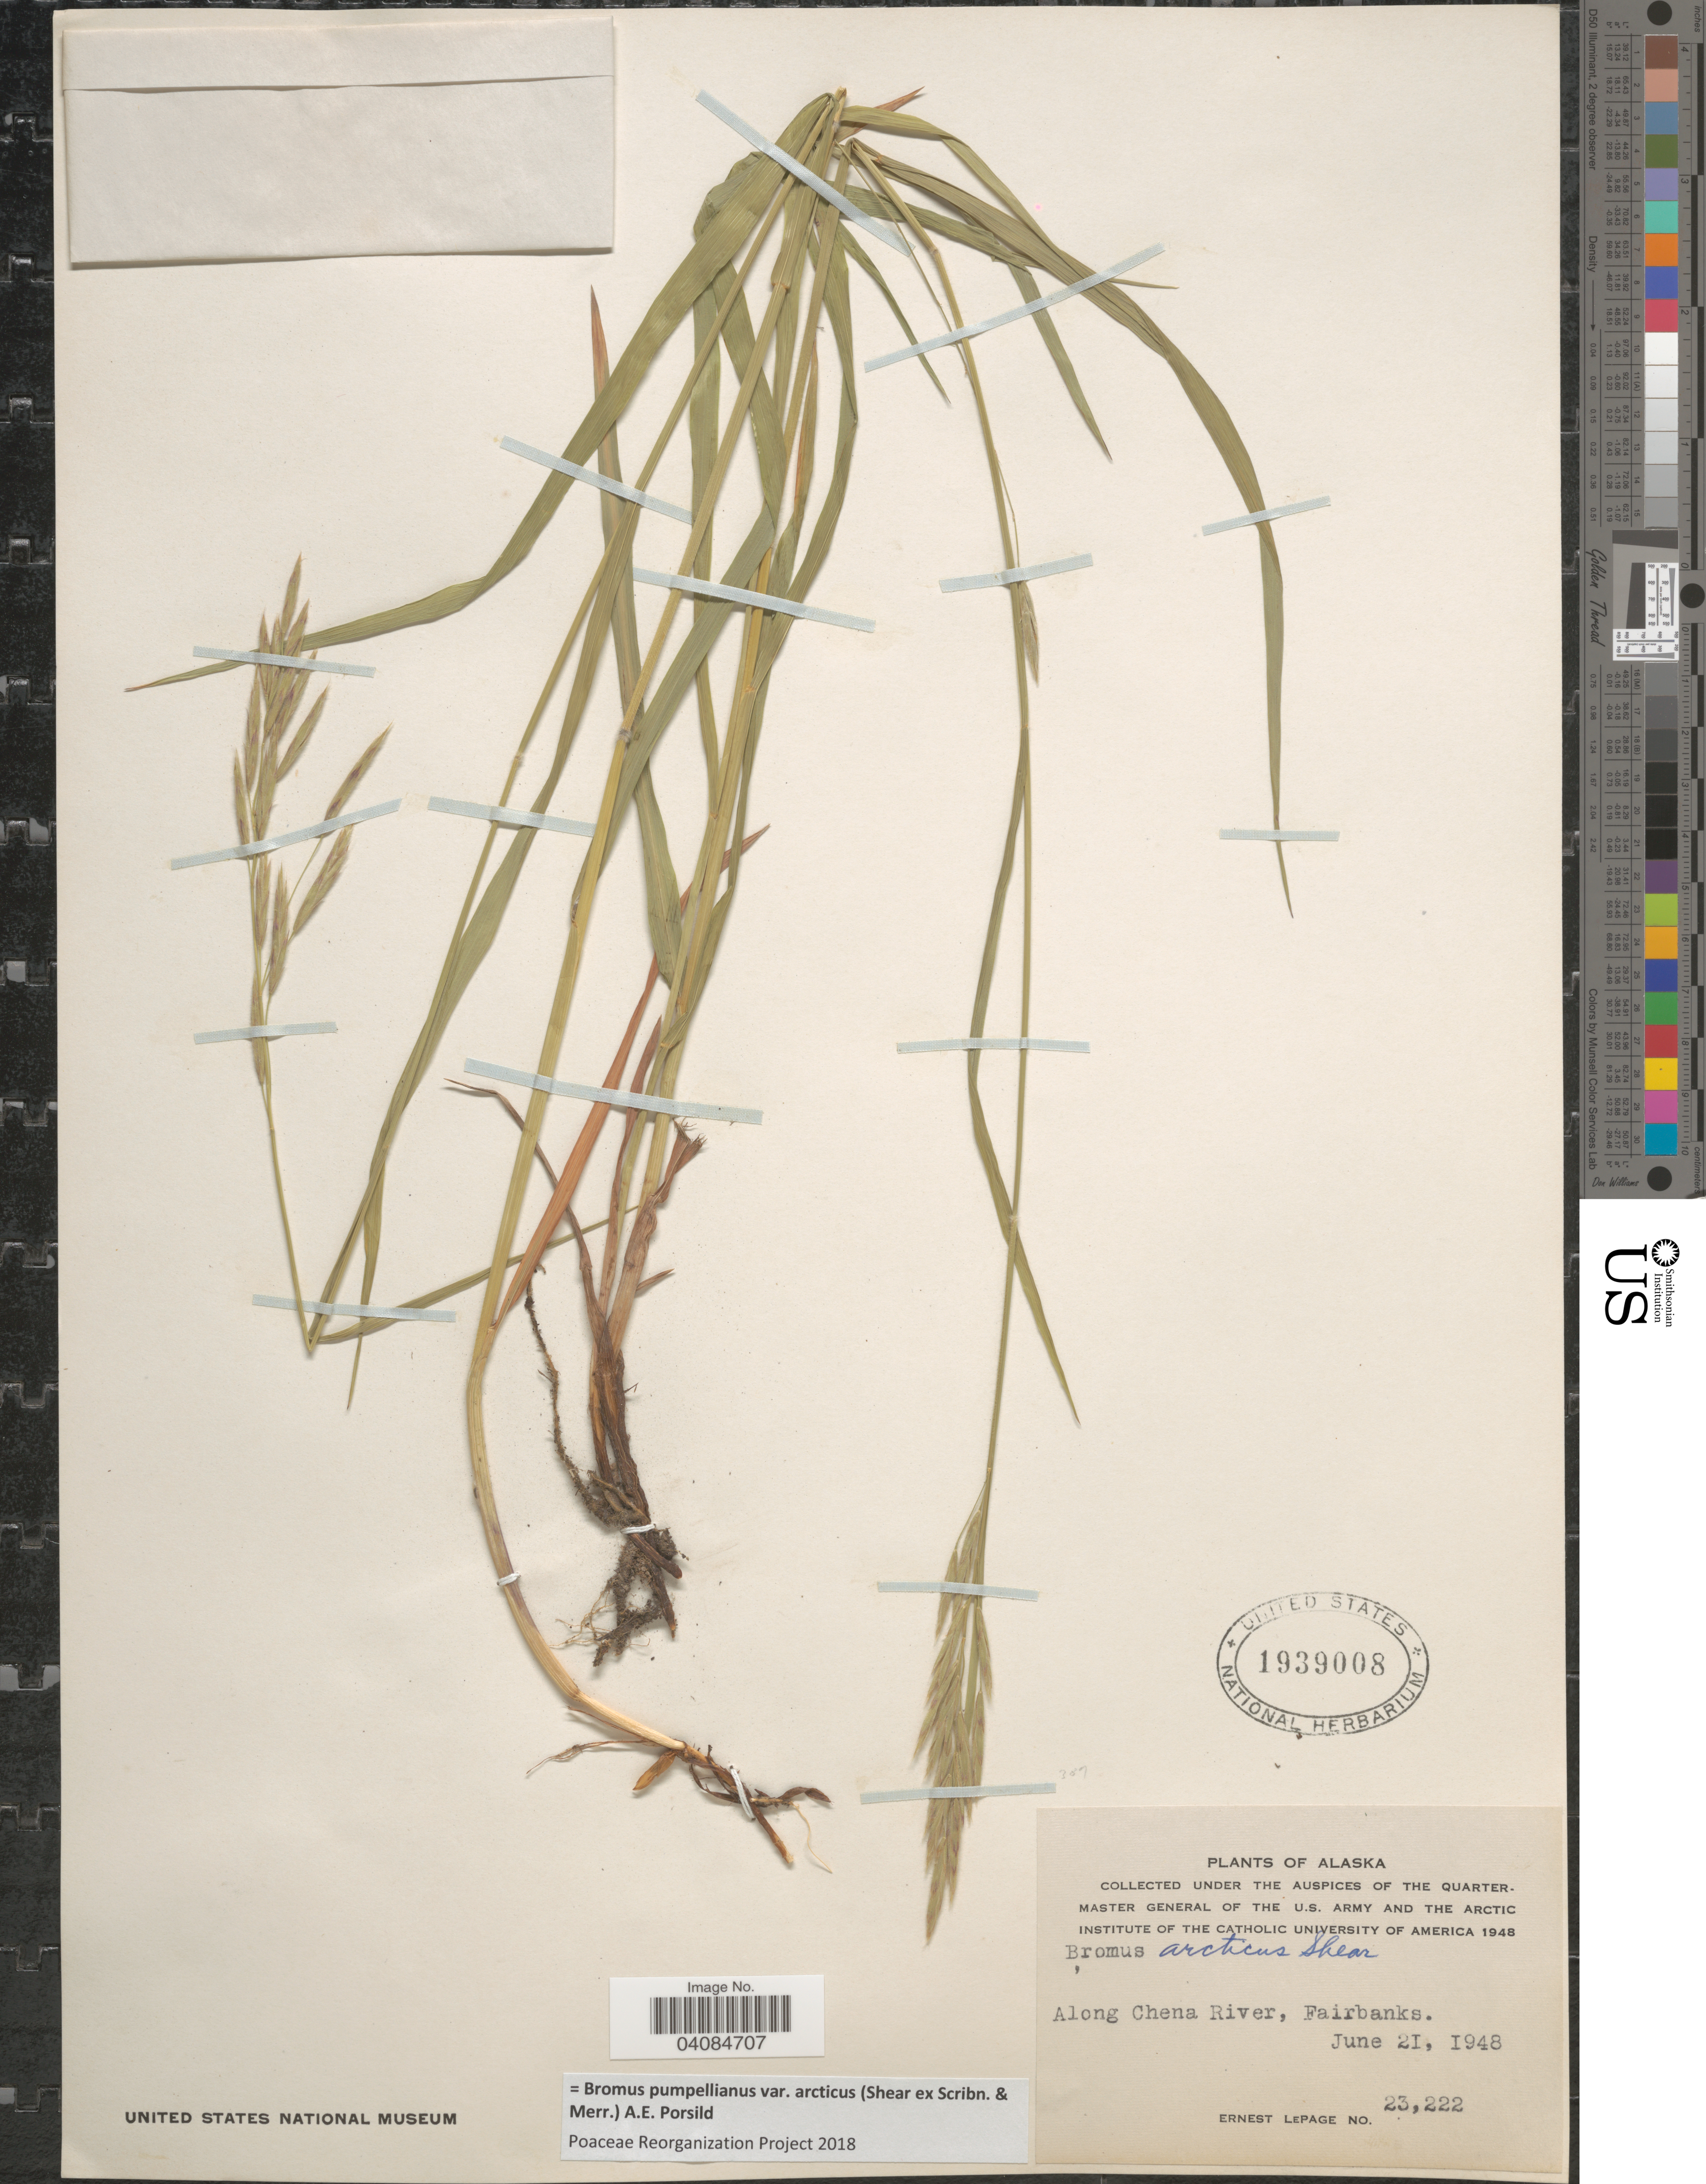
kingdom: Plantae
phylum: Tracheophyta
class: Liliopsida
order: Poales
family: Poaceae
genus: Bromus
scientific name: Bromus pumpellianus var. arcticus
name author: (Shear ex Scribn. & Merr.) A.E. Porsild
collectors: E. Lepage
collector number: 23222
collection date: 1948-06-21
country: United States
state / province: Alaska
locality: Along Chena River, Fairbanks.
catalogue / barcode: US 1939008